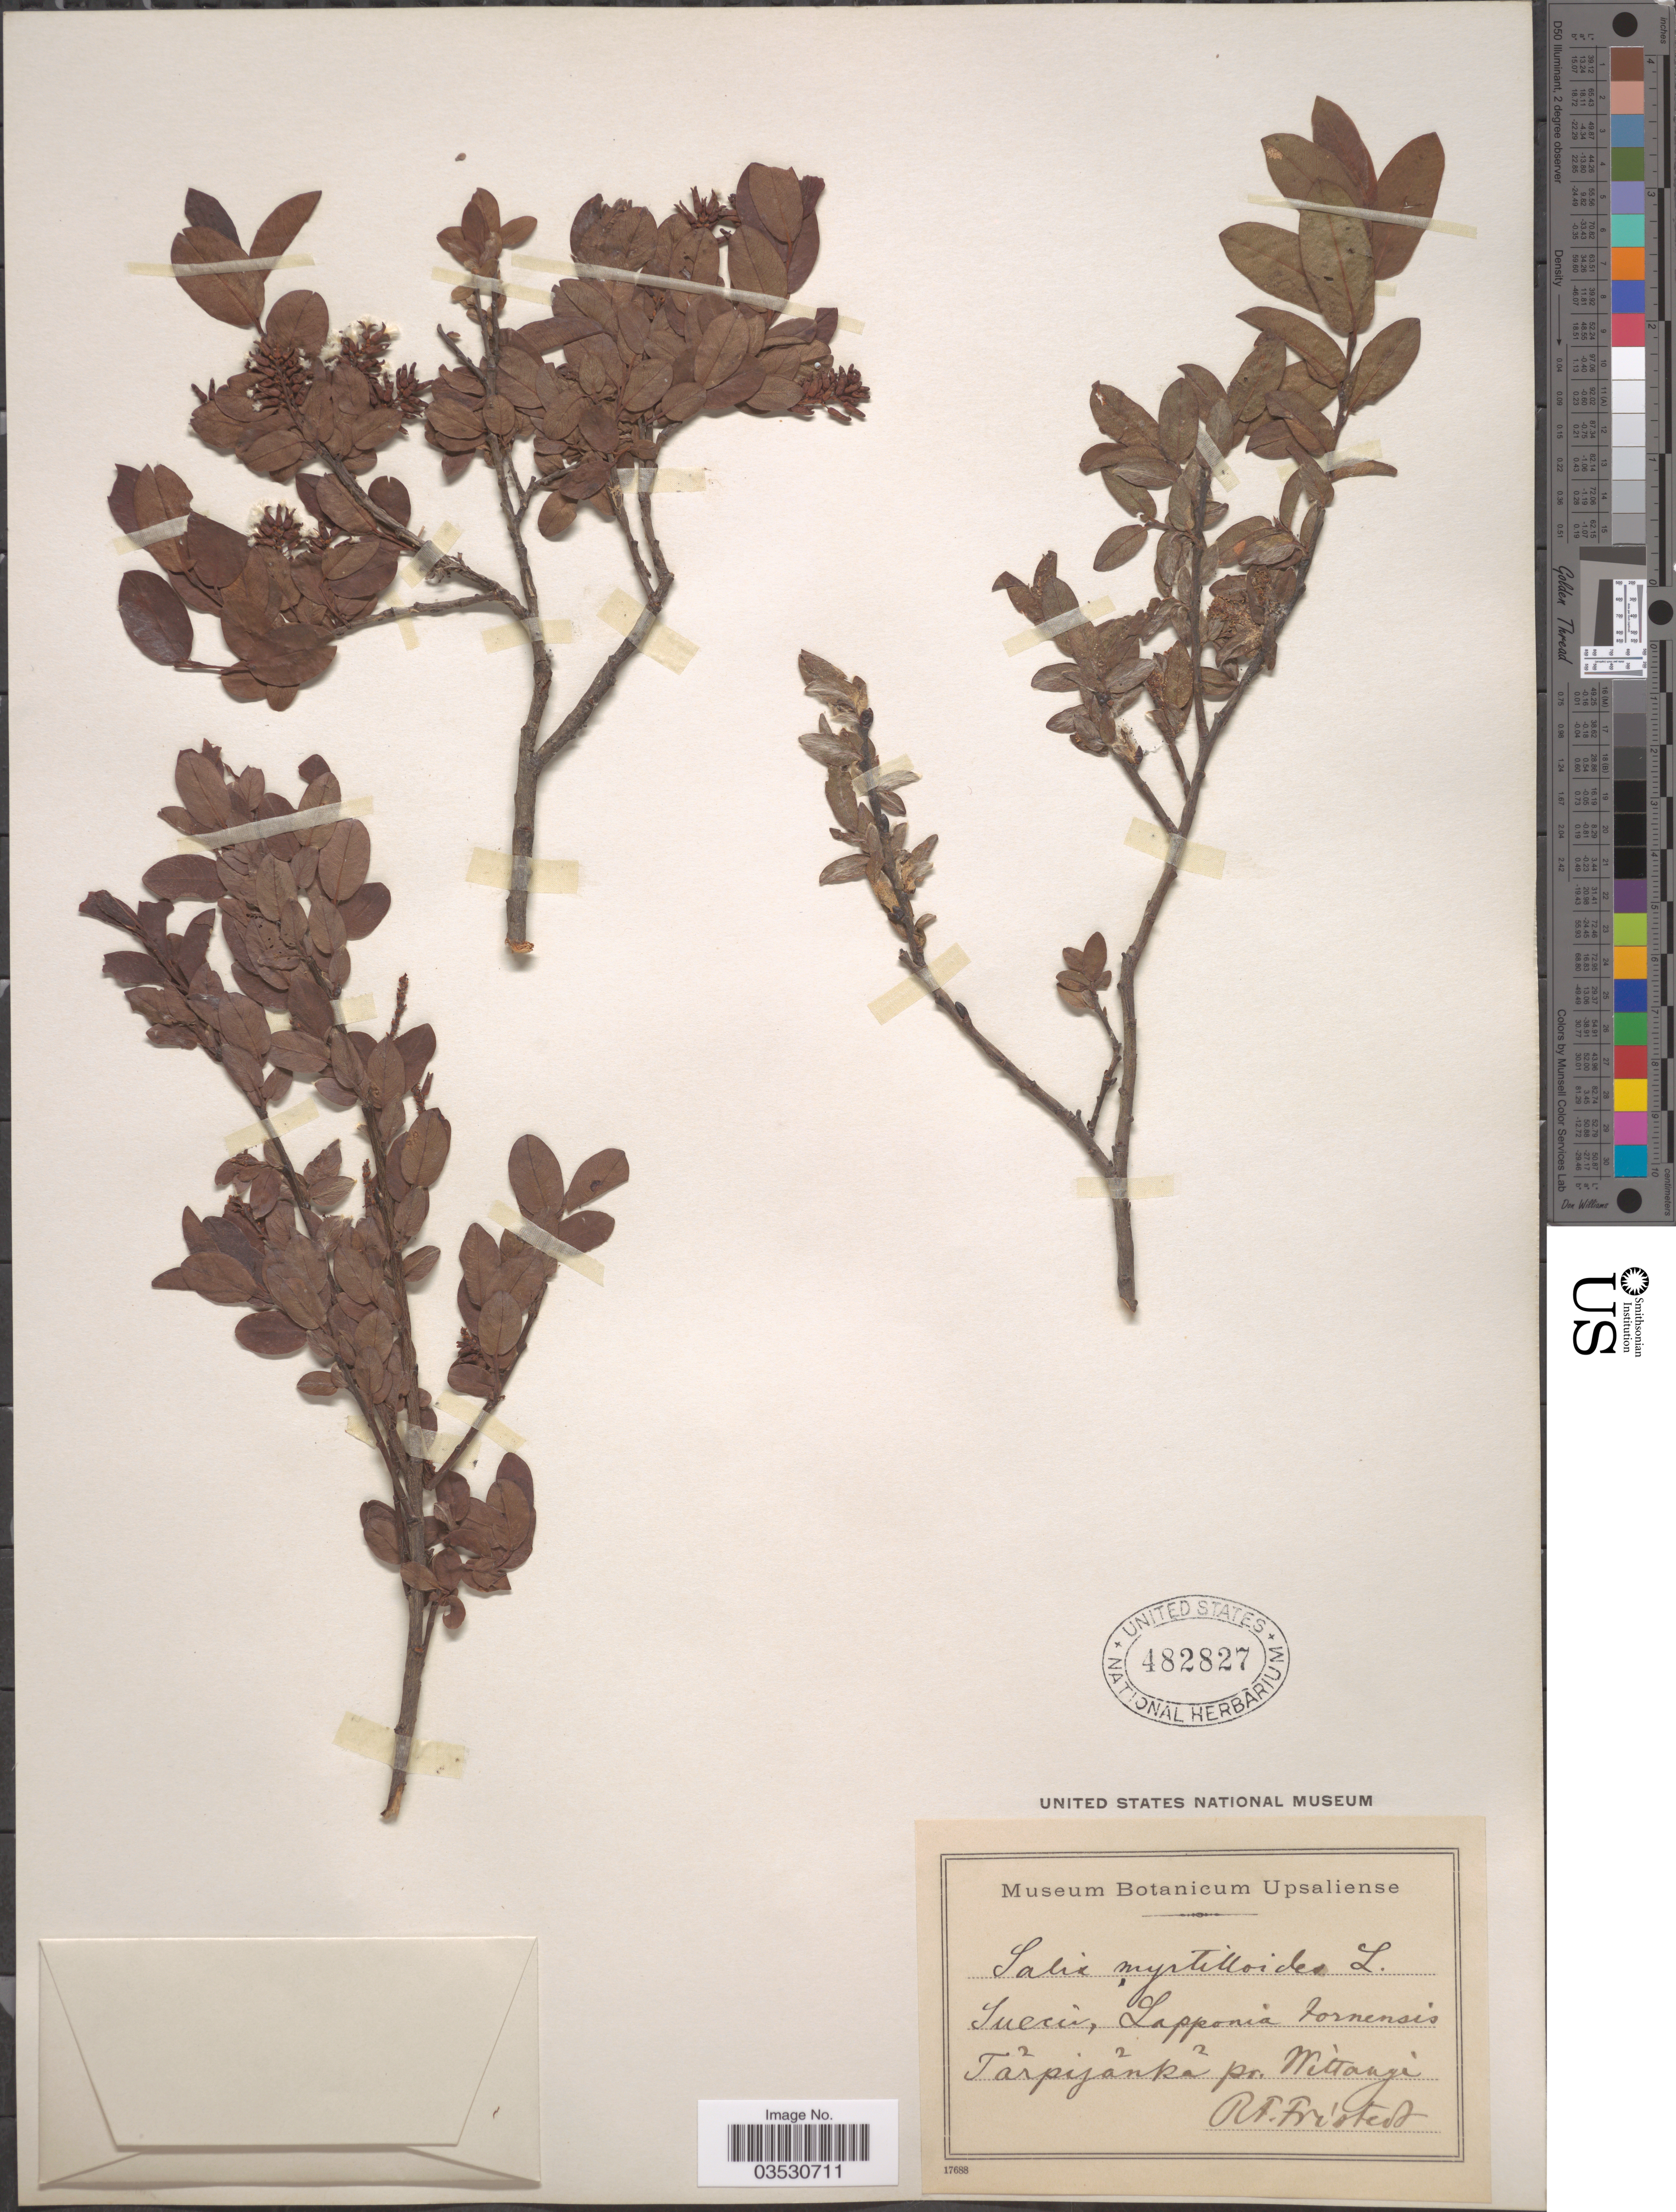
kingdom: Plantae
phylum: Tracheophyta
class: Magnoliopsida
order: Malpighiales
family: Salicaceae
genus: Salix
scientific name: Salix myrtilloides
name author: L.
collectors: R. Fristedt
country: Sweden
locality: Suecia, Lapponia tornensis Târpijânkâ [interpreted] pr. Wittangi [ = Vittangi].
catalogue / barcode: US 482827